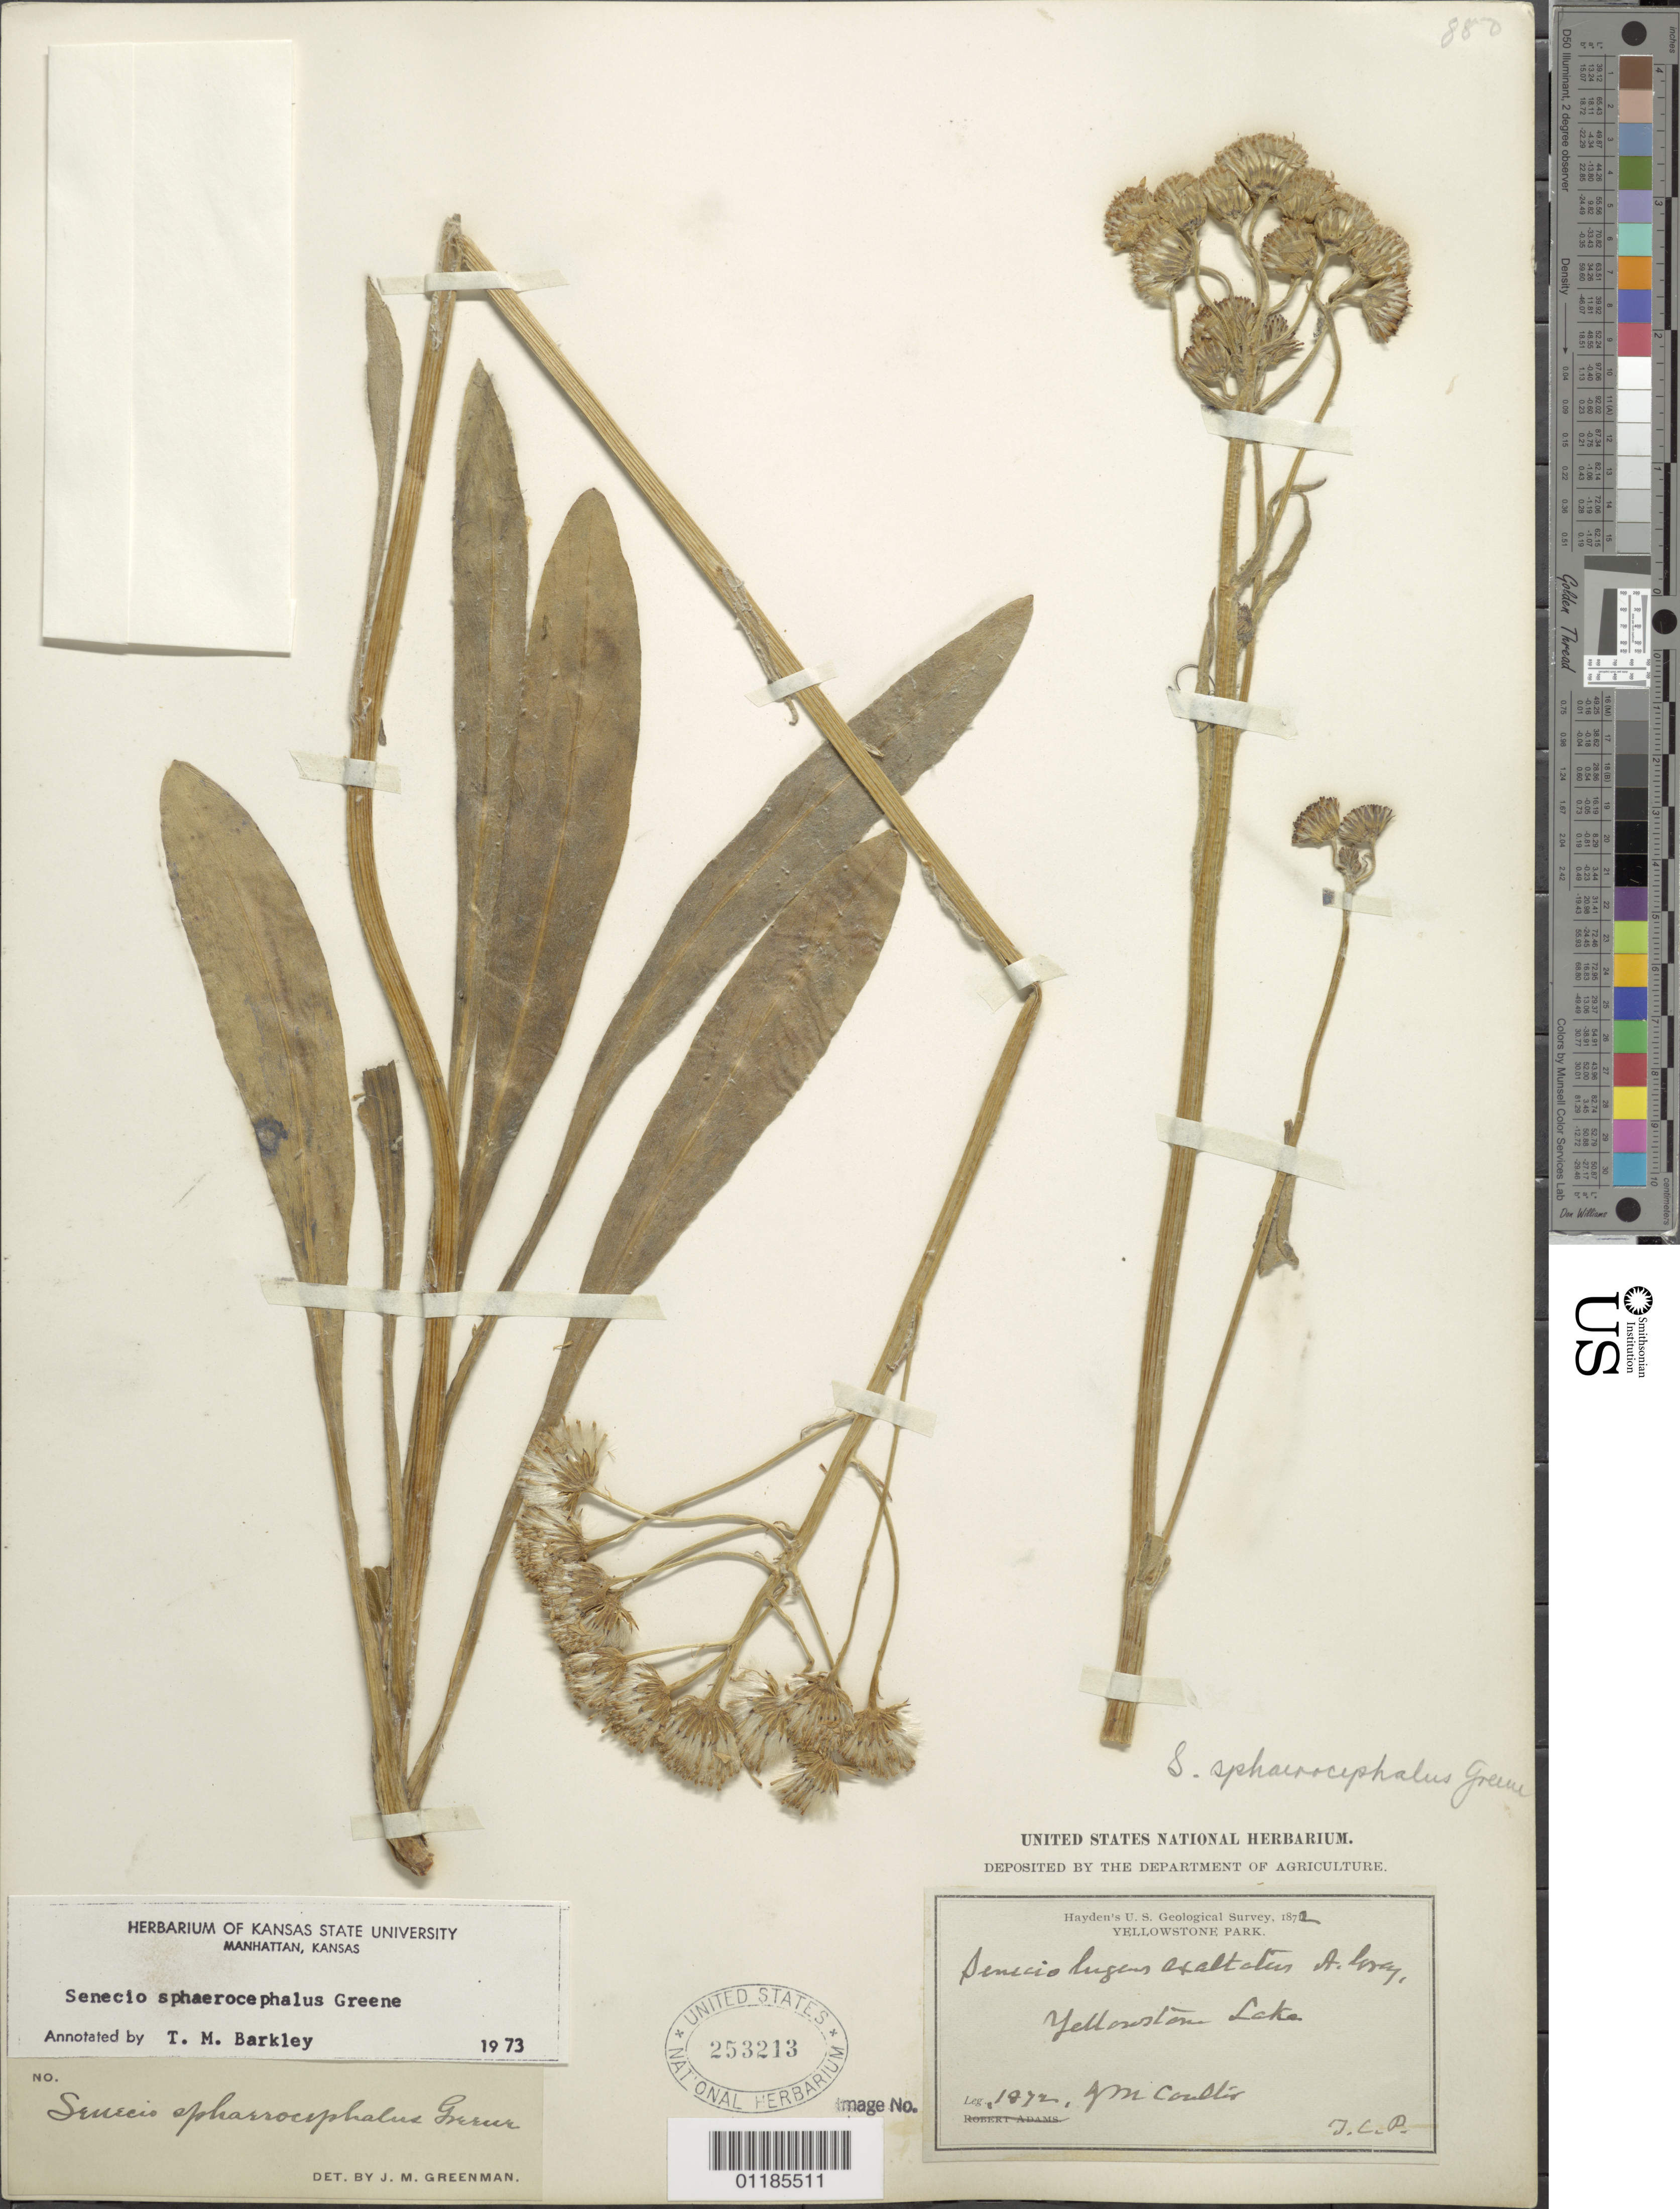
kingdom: Plantae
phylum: Tracheophyta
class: Magnoliopsida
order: Asterales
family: Asteraceae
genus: Senecio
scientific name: Senecio sphaerocephalus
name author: Greene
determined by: Barkley, Theodore M.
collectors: J. M. Coulter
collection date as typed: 1872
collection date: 1872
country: United States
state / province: Wyoming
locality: Yellowstone Lake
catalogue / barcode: US 253213